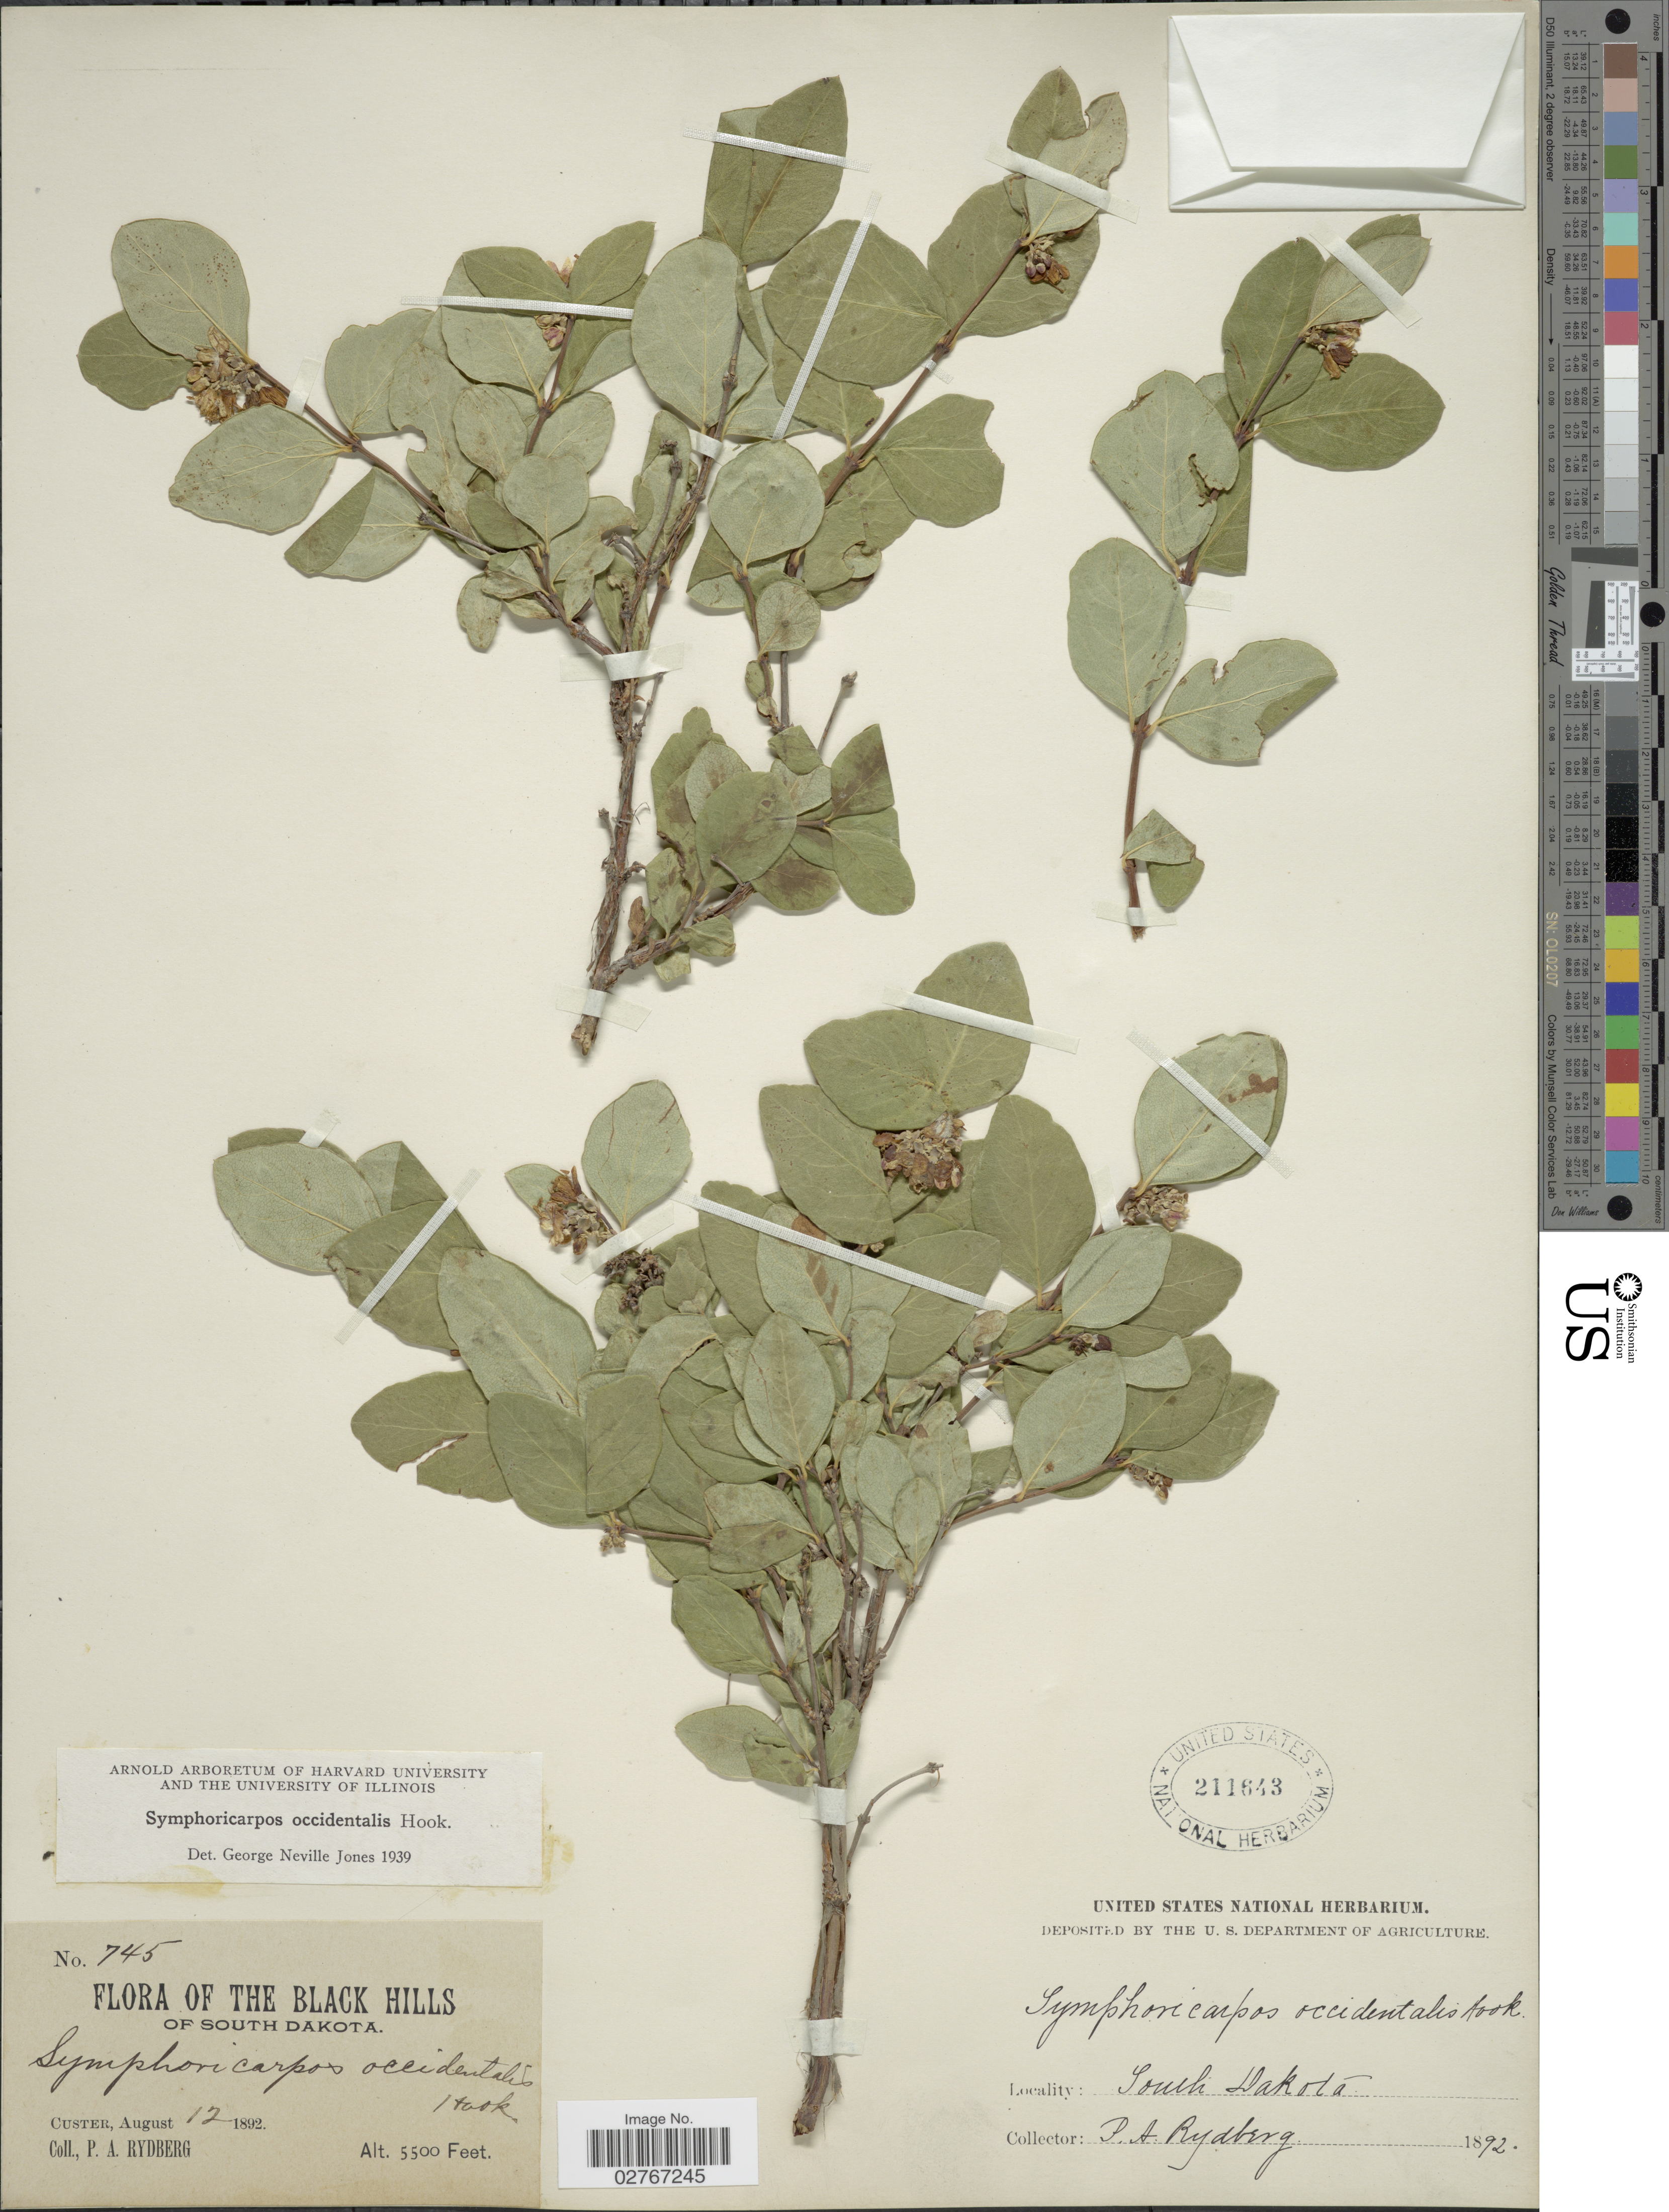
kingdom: Plantae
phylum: Tracheophyta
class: Magnoliopsida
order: Dipsacales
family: Caprifoliaceae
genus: Symphoricarpos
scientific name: Symphoricarpos occidentalis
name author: (R. Br.) Hook.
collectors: P. A. Rydberg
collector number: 745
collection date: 1892-08-12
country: United States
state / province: South Dakota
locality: The Black Hills. Custer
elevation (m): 1676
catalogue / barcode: US 211643